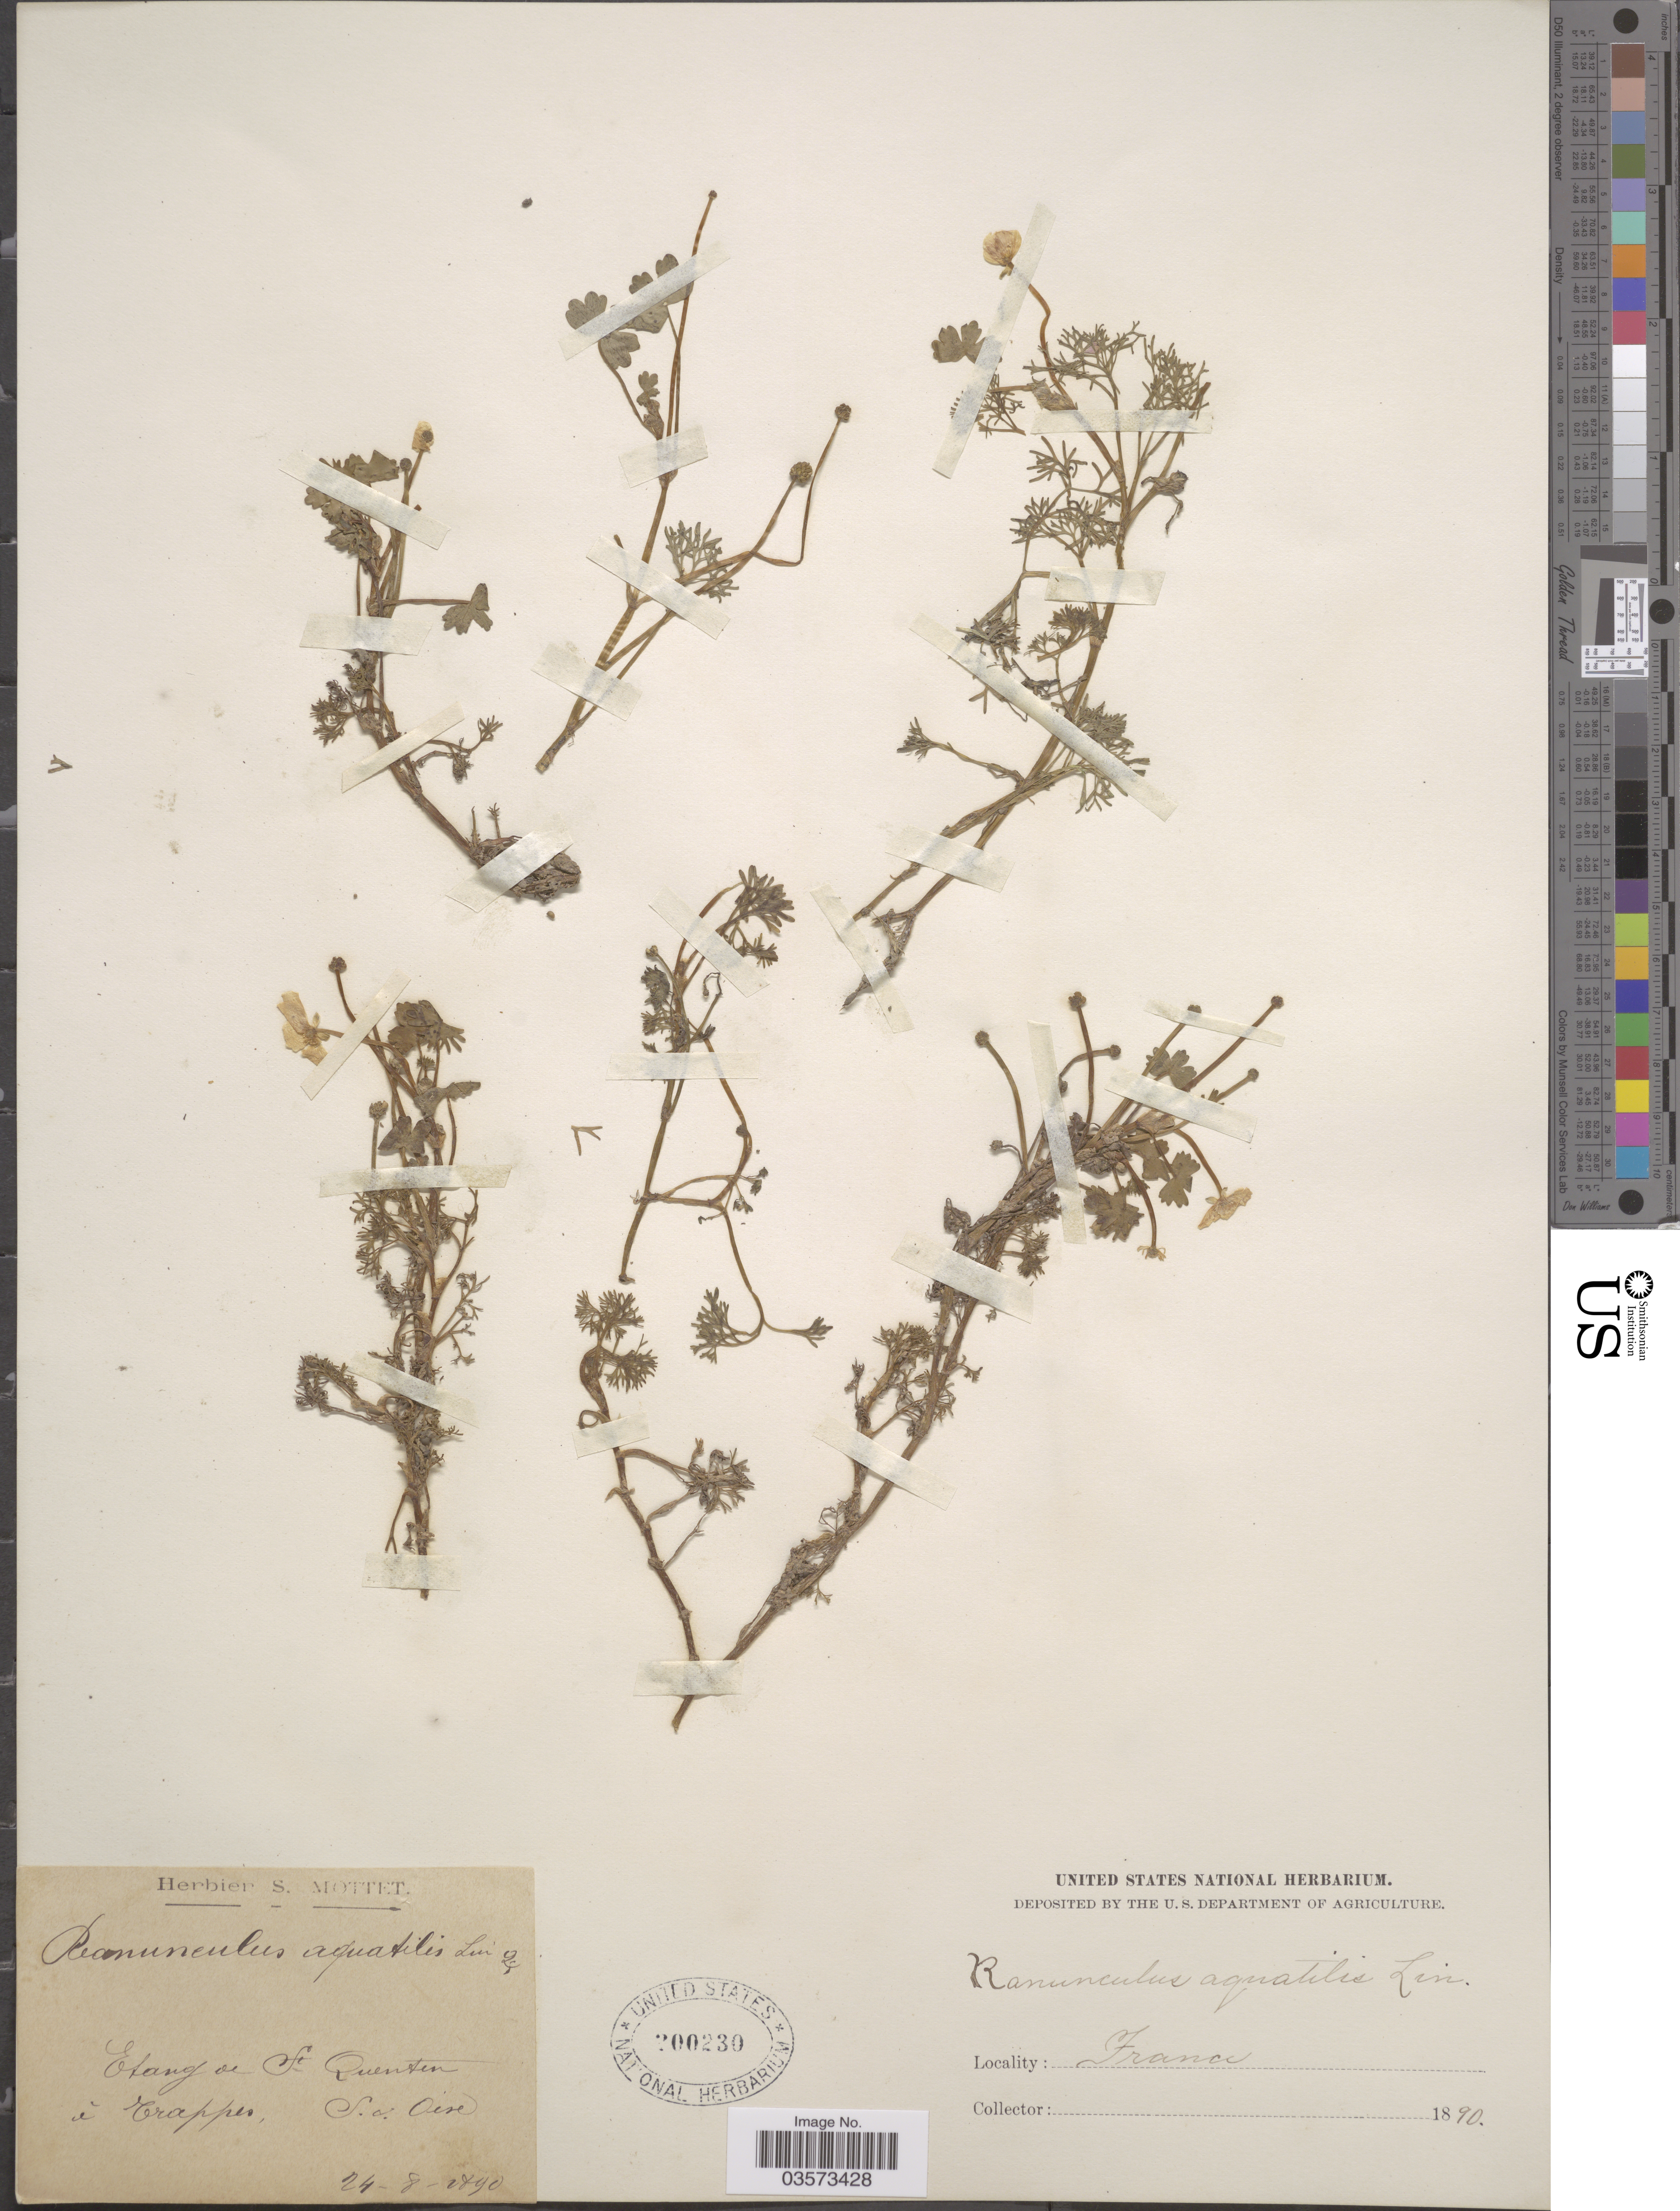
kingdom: Plantae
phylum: Tracheophyta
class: Magnoliopsida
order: Ranunculales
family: Ranunculaceae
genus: Ranunculus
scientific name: Ranunculus aquatilis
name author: L.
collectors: Ex herb. S. Mottet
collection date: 1890-08-24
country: France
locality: Etange de Se Quentin á Trappes. Sv. Oire. [interpreted]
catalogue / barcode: US 200230